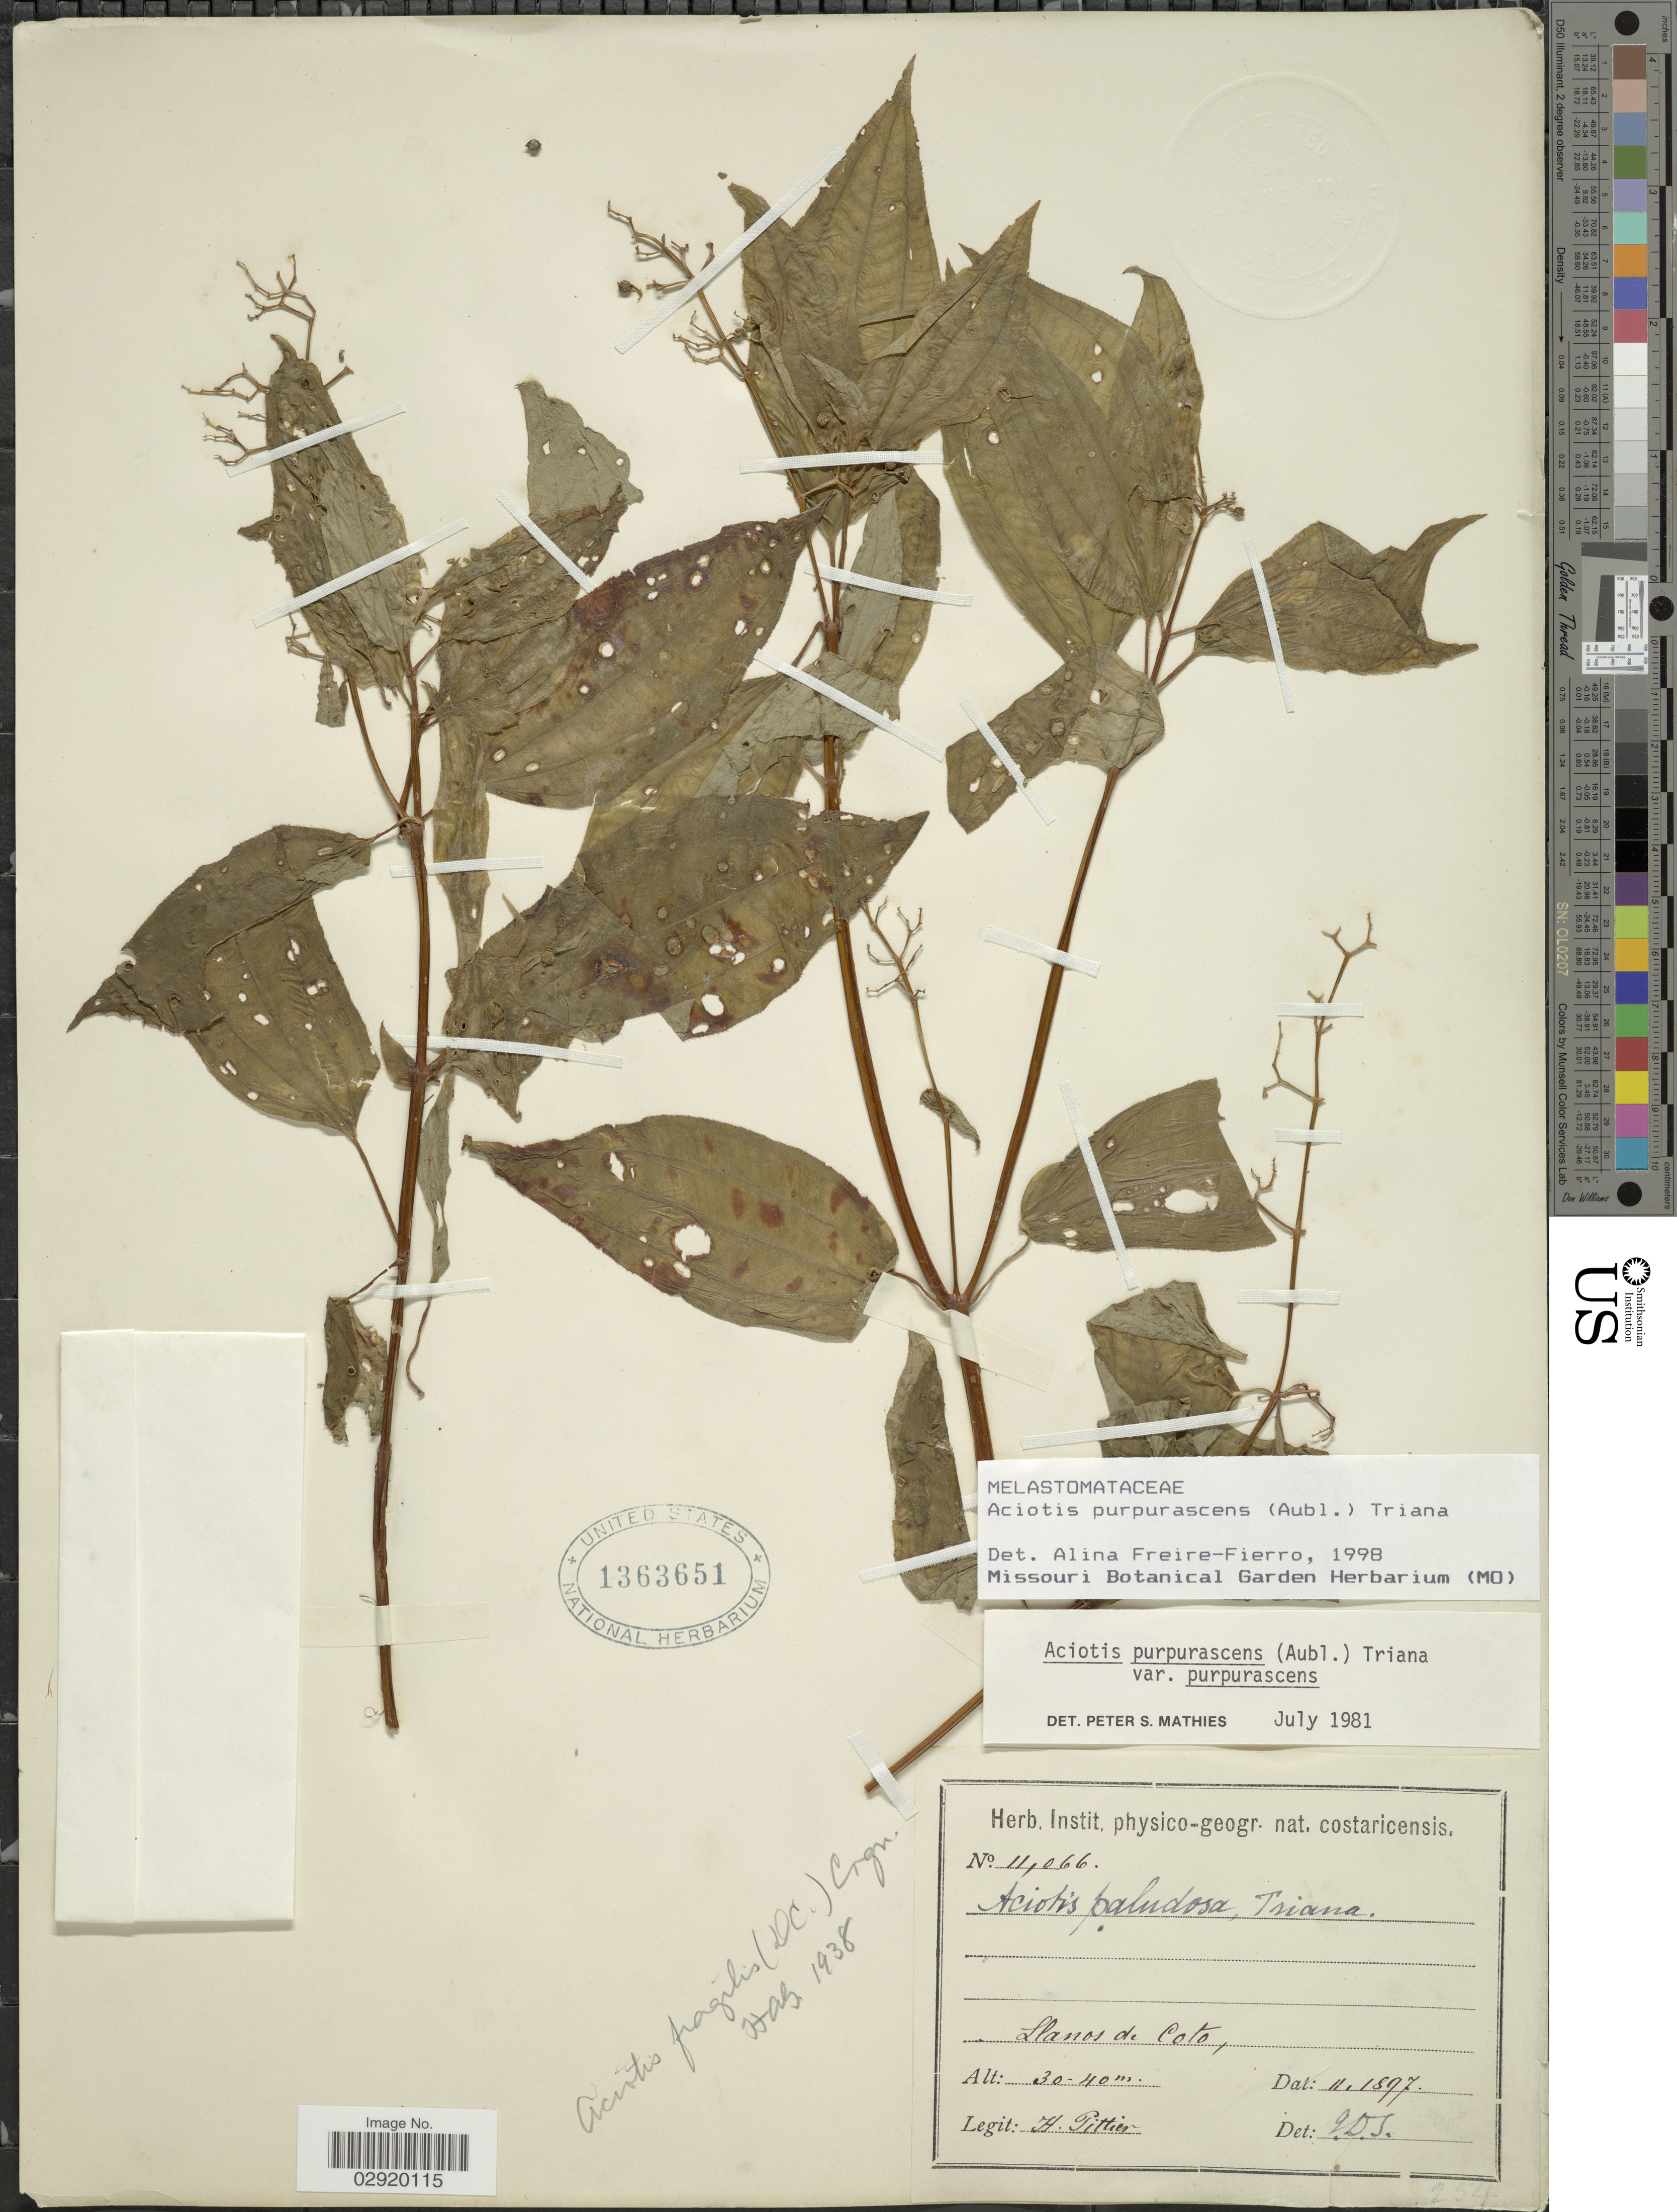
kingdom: Plantae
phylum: Tracheophyta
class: Magnoliopsida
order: Myrtales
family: Melastomataceae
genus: Aciotis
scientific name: Aciotis purpurascens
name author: (Aubl.) Triana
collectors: H. F. Pittier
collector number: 11066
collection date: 1897-11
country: Costa Rica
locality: Llanos de Coto.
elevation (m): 30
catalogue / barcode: US 1363651